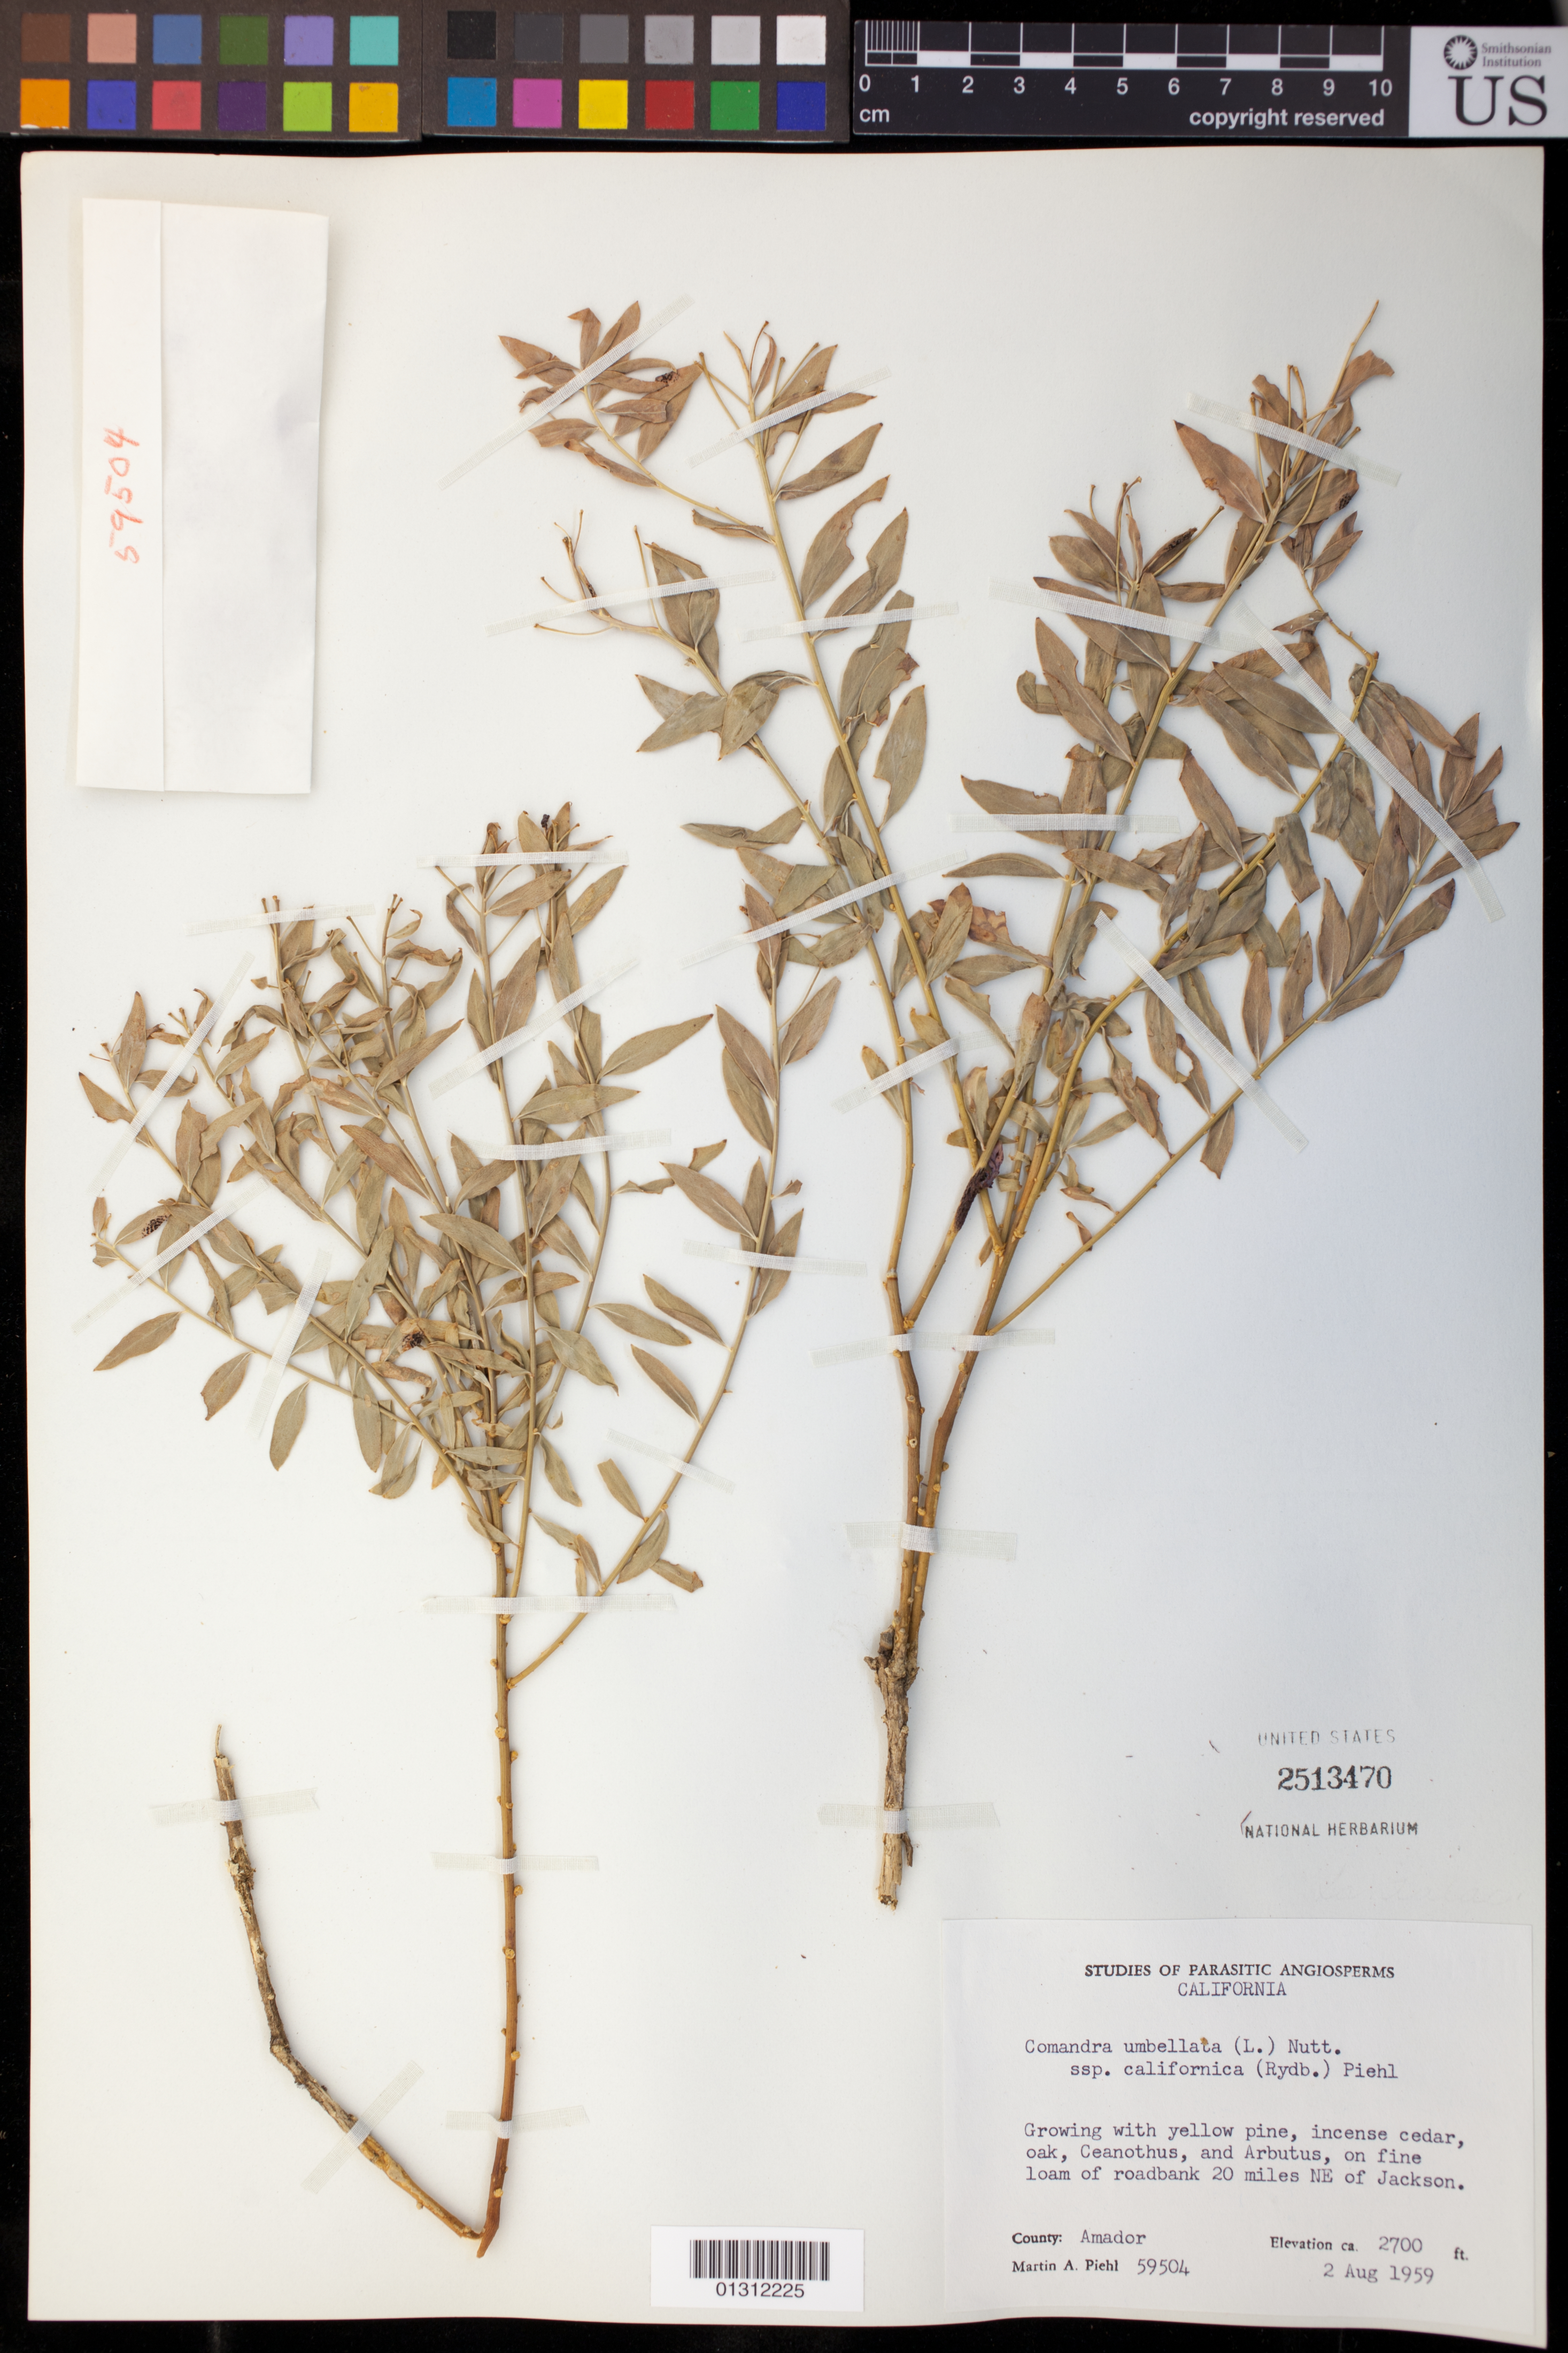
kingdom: Plantae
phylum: Tracheophyta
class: Magnoliopsida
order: Santalales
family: Comandraceae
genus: Comandra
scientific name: Comandra umbellata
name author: (L.) Nutt.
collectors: M. Piehl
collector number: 59504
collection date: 1959-08-02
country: United States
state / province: California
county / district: Amador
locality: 20 miles NE of Jackson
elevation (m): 823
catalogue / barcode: US 2513470